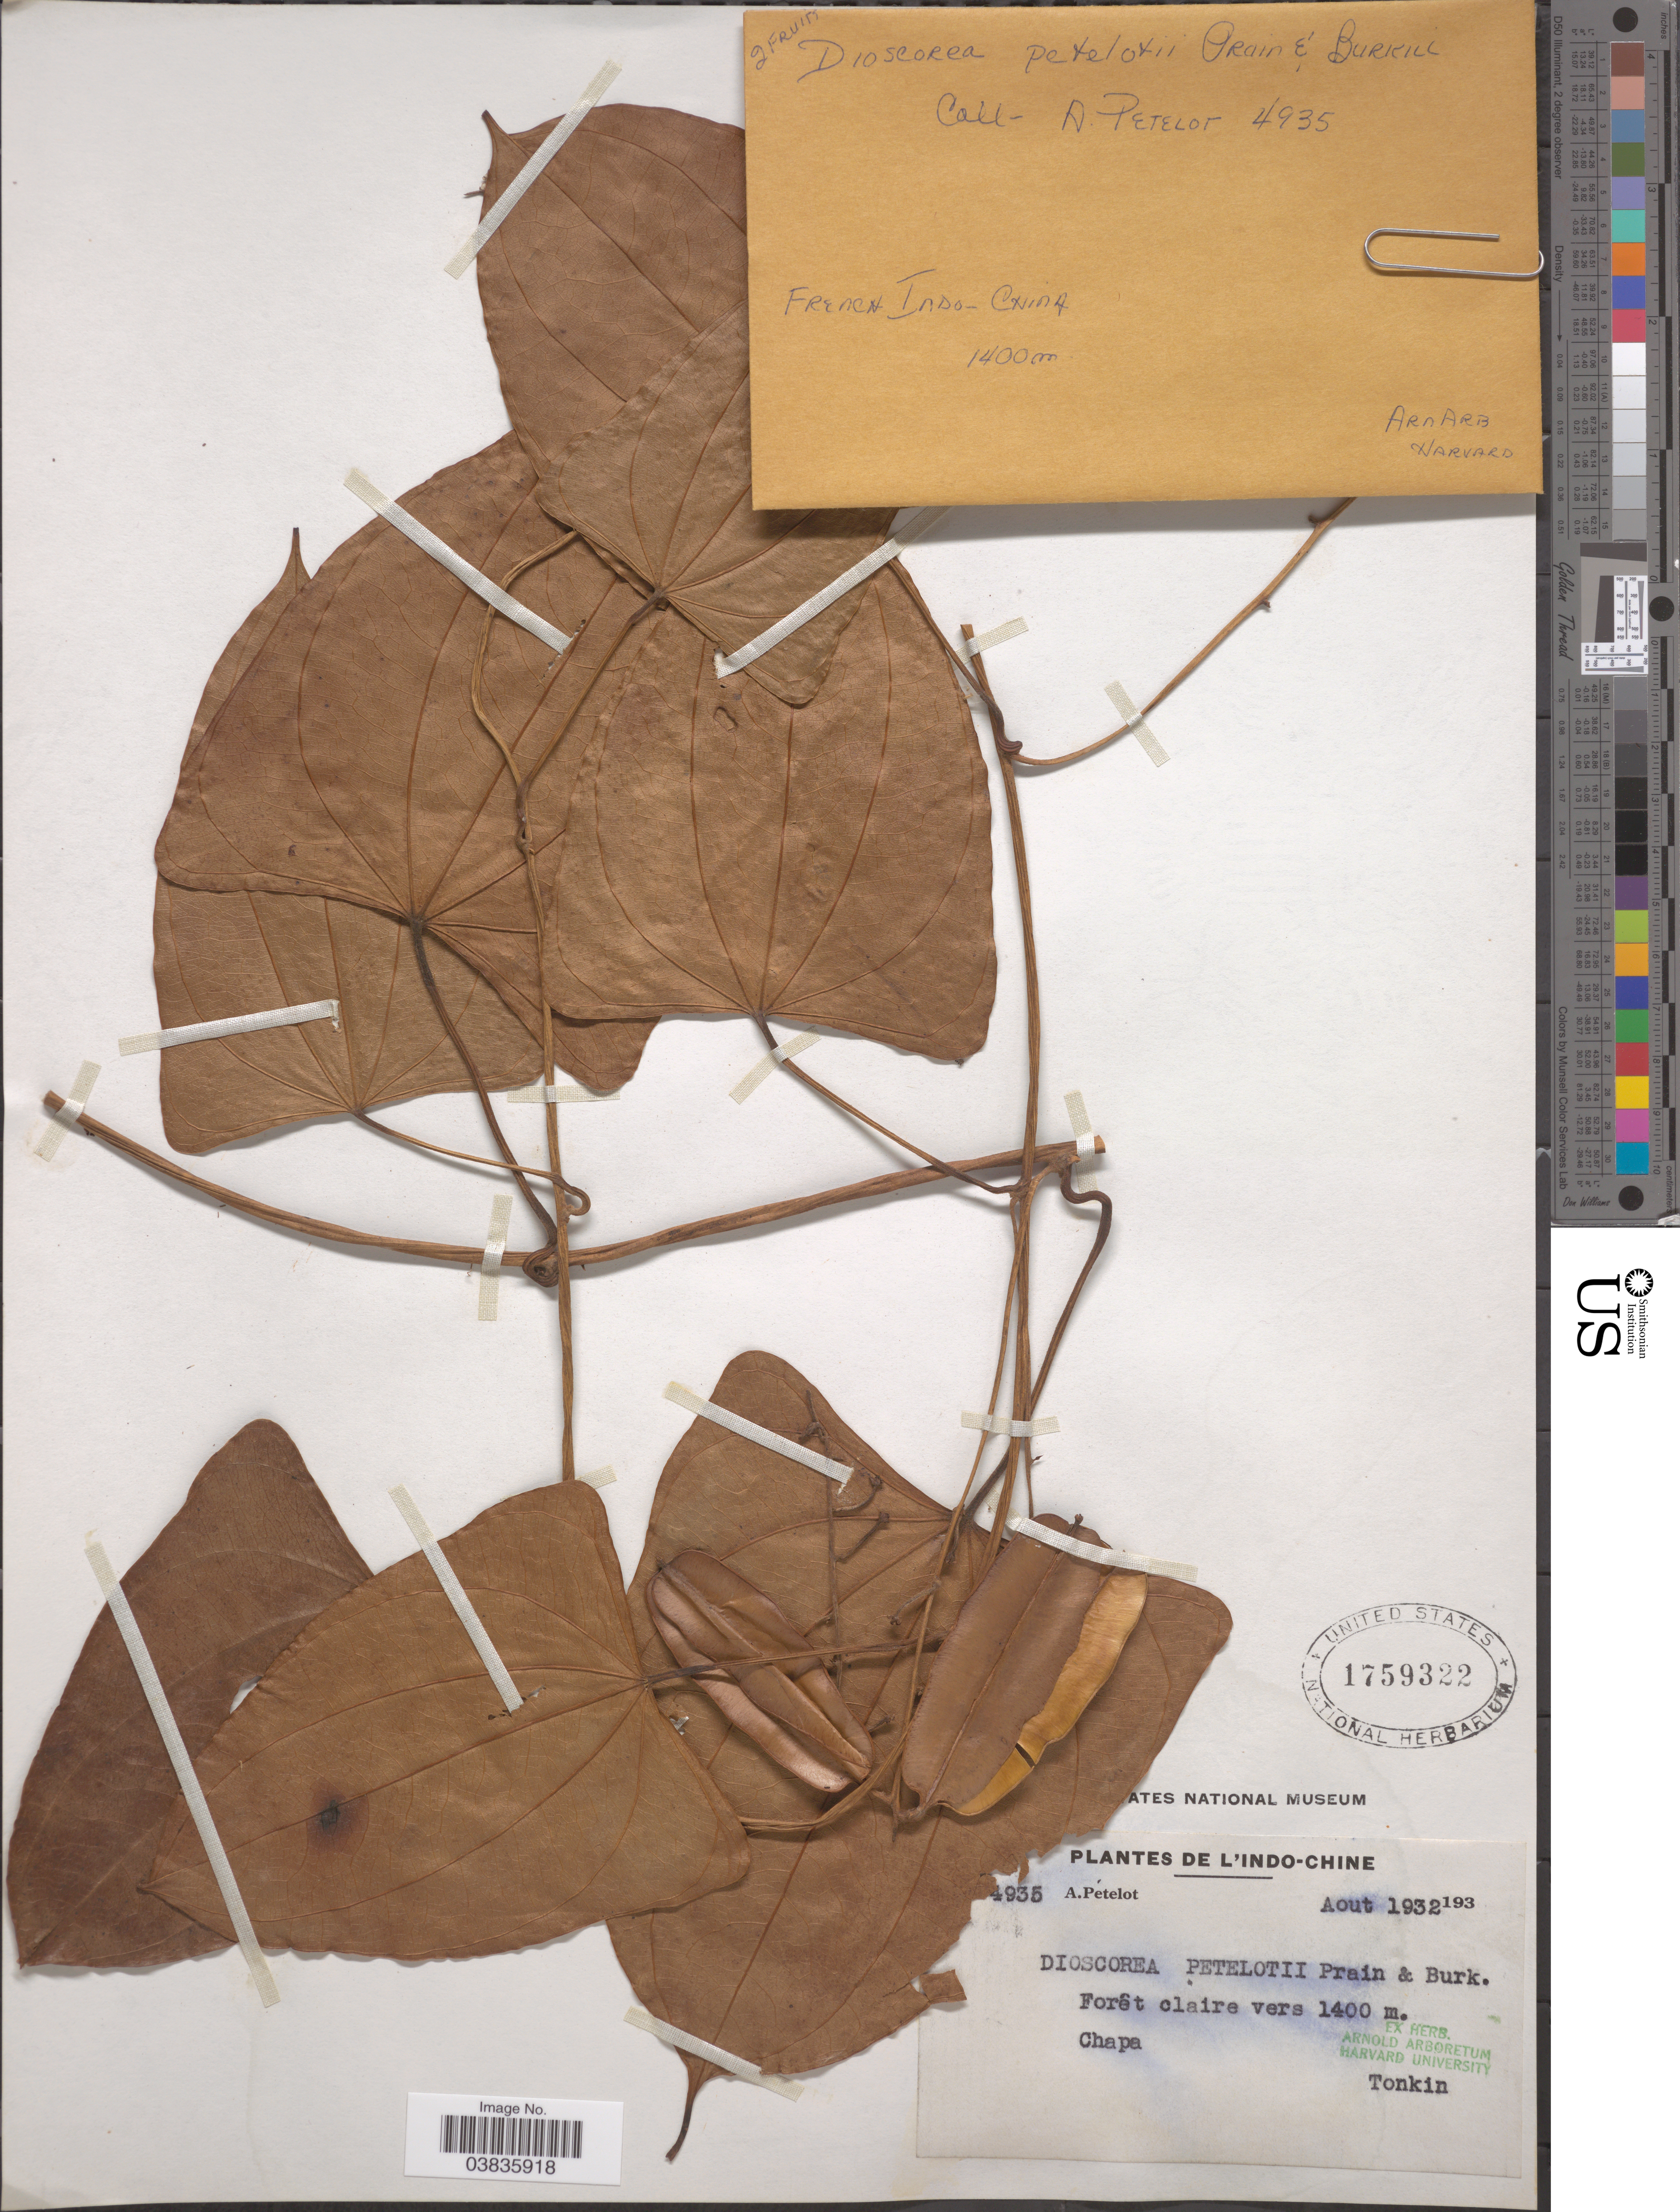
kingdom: Plantae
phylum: Tracheophyta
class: Liliopsida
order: Dioscoreales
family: Dioscoreaceae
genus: Dioscorea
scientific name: Dioscorea petelotii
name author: Prain & Burkill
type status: Possible Type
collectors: A. Petelot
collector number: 4935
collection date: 1932-08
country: Vietnam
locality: L'Indo-Chine. Chapa. Tonkin.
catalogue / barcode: US 1759322